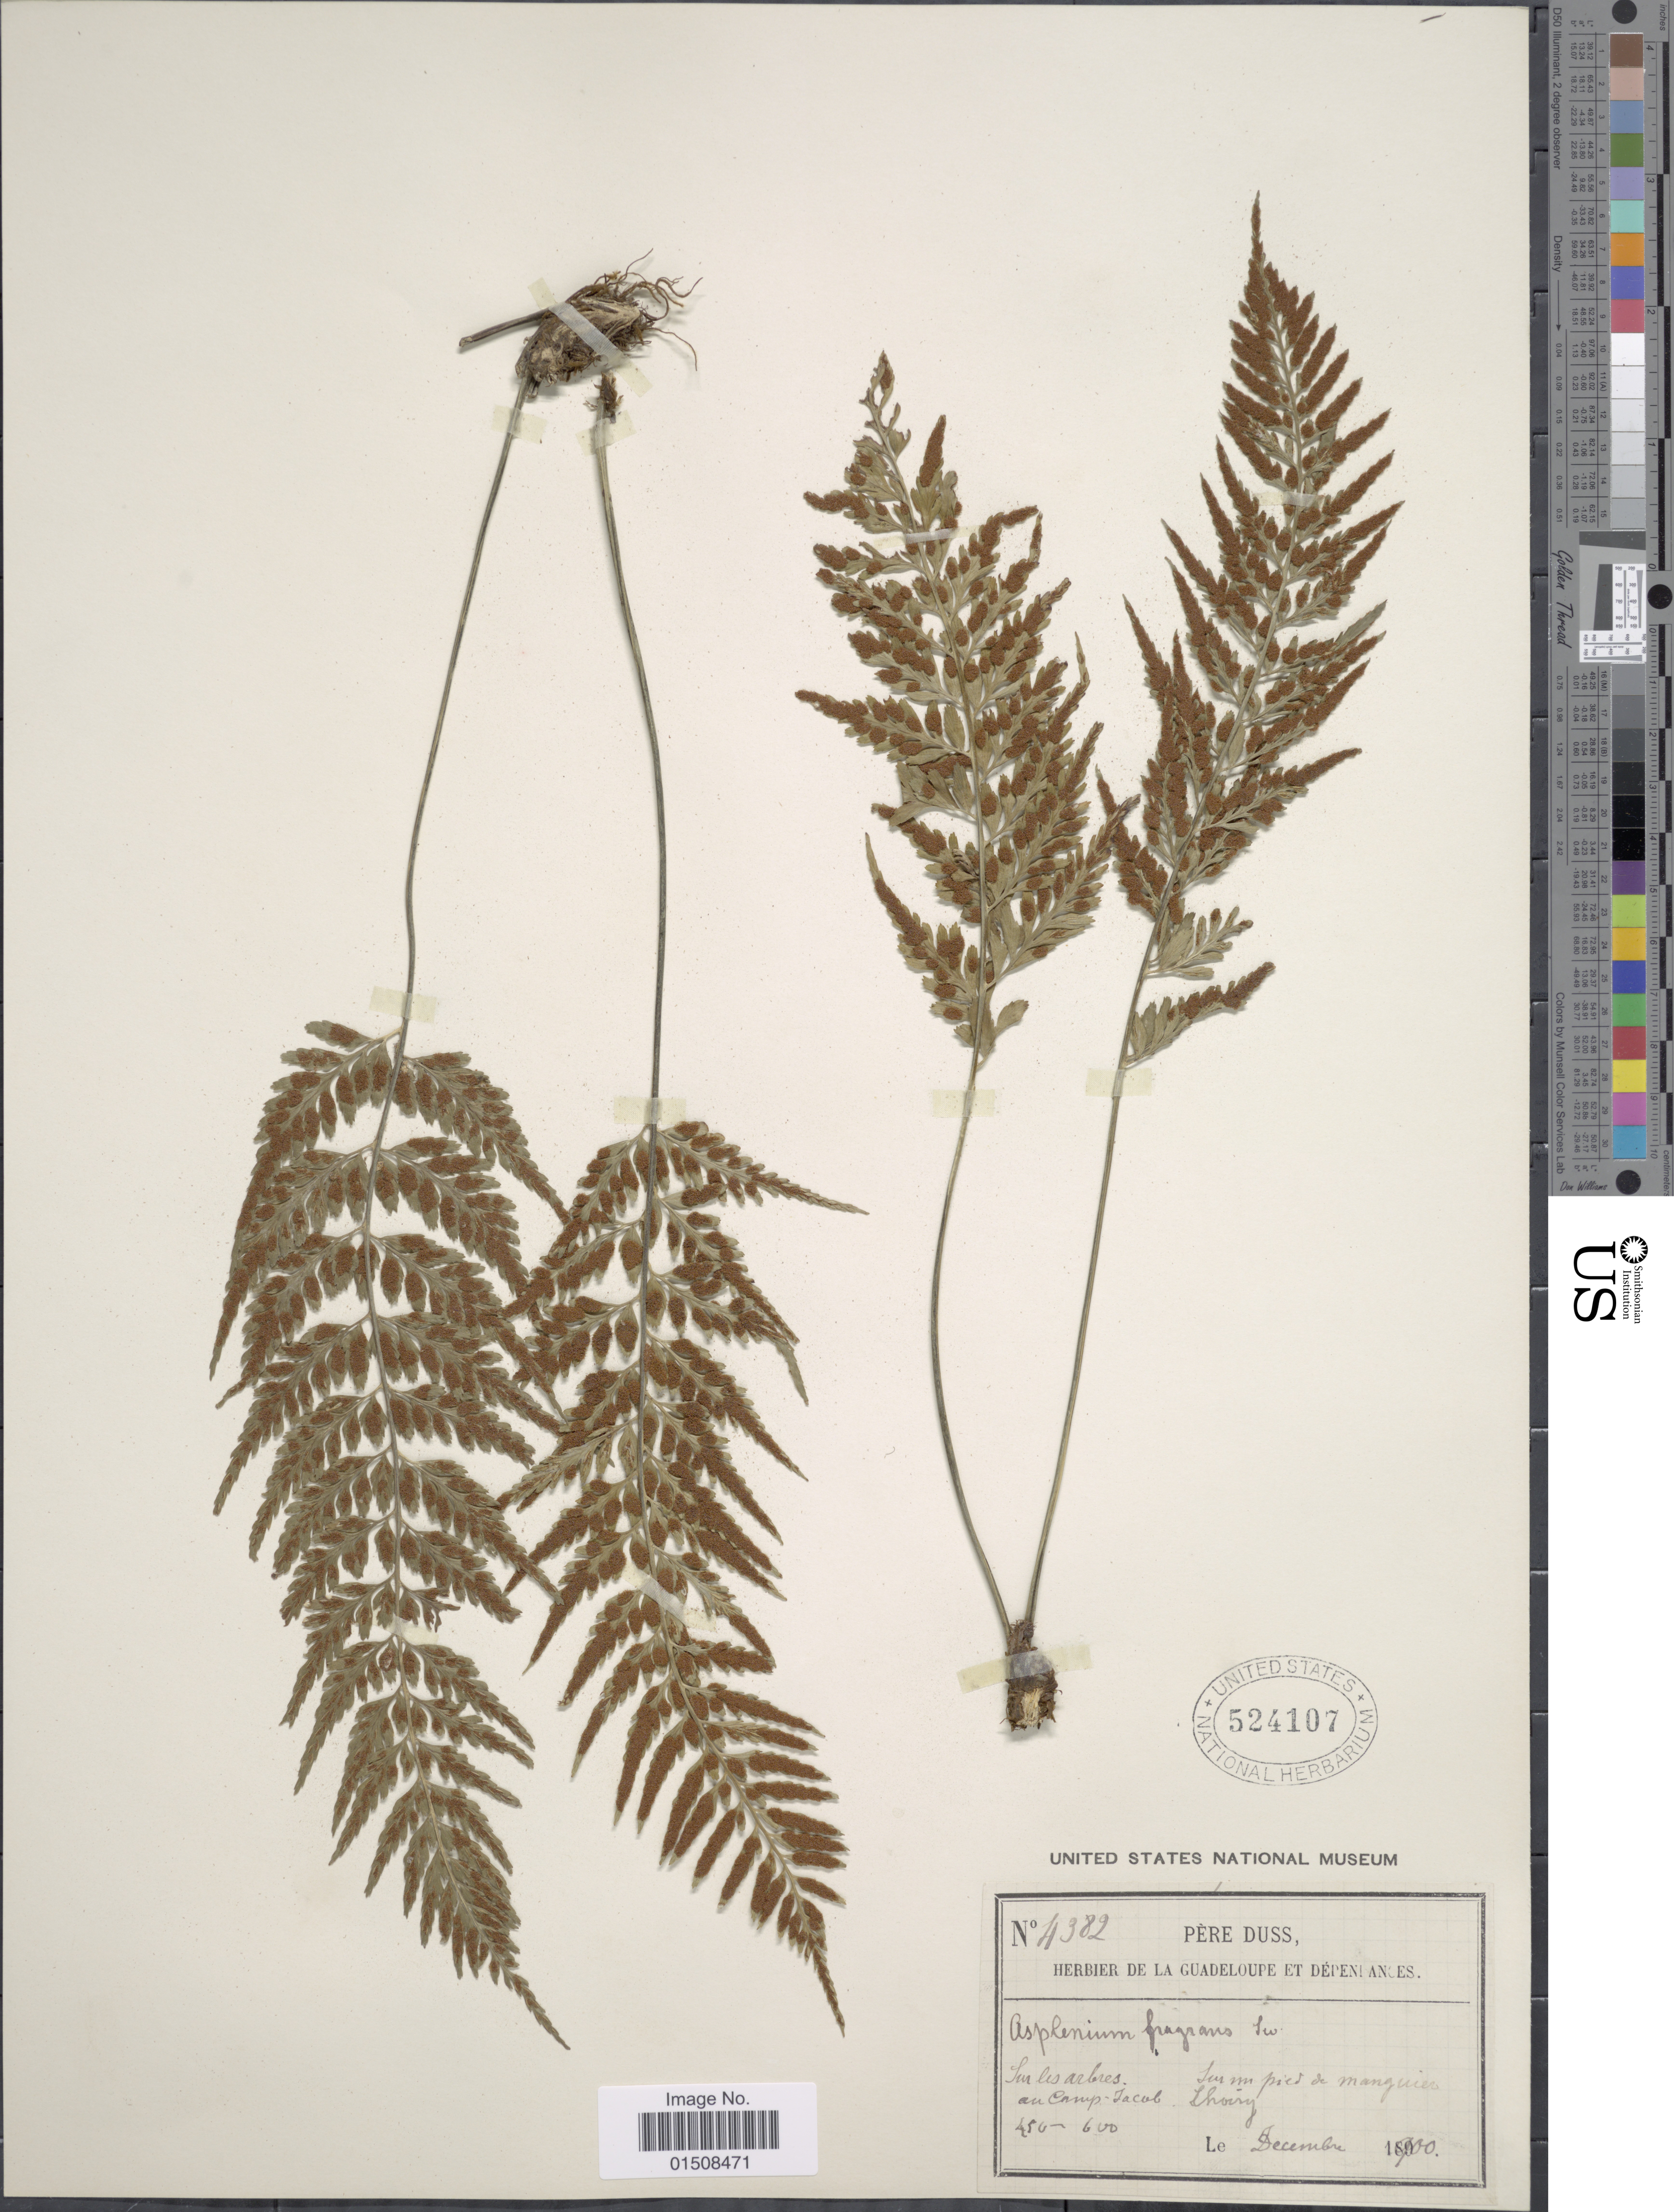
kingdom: Plantae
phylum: Tracheophyta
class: Polypodiopsida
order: Polypodiales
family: Aspleniaceae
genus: Asplenium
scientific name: Asplenium auritum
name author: Sw.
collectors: Père Duss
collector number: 4382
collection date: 1900-12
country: Guadeloupe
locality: Sur les arbes, sur un pied de manguier au Camp-Jacob. Choisy.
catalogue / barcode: US 524107